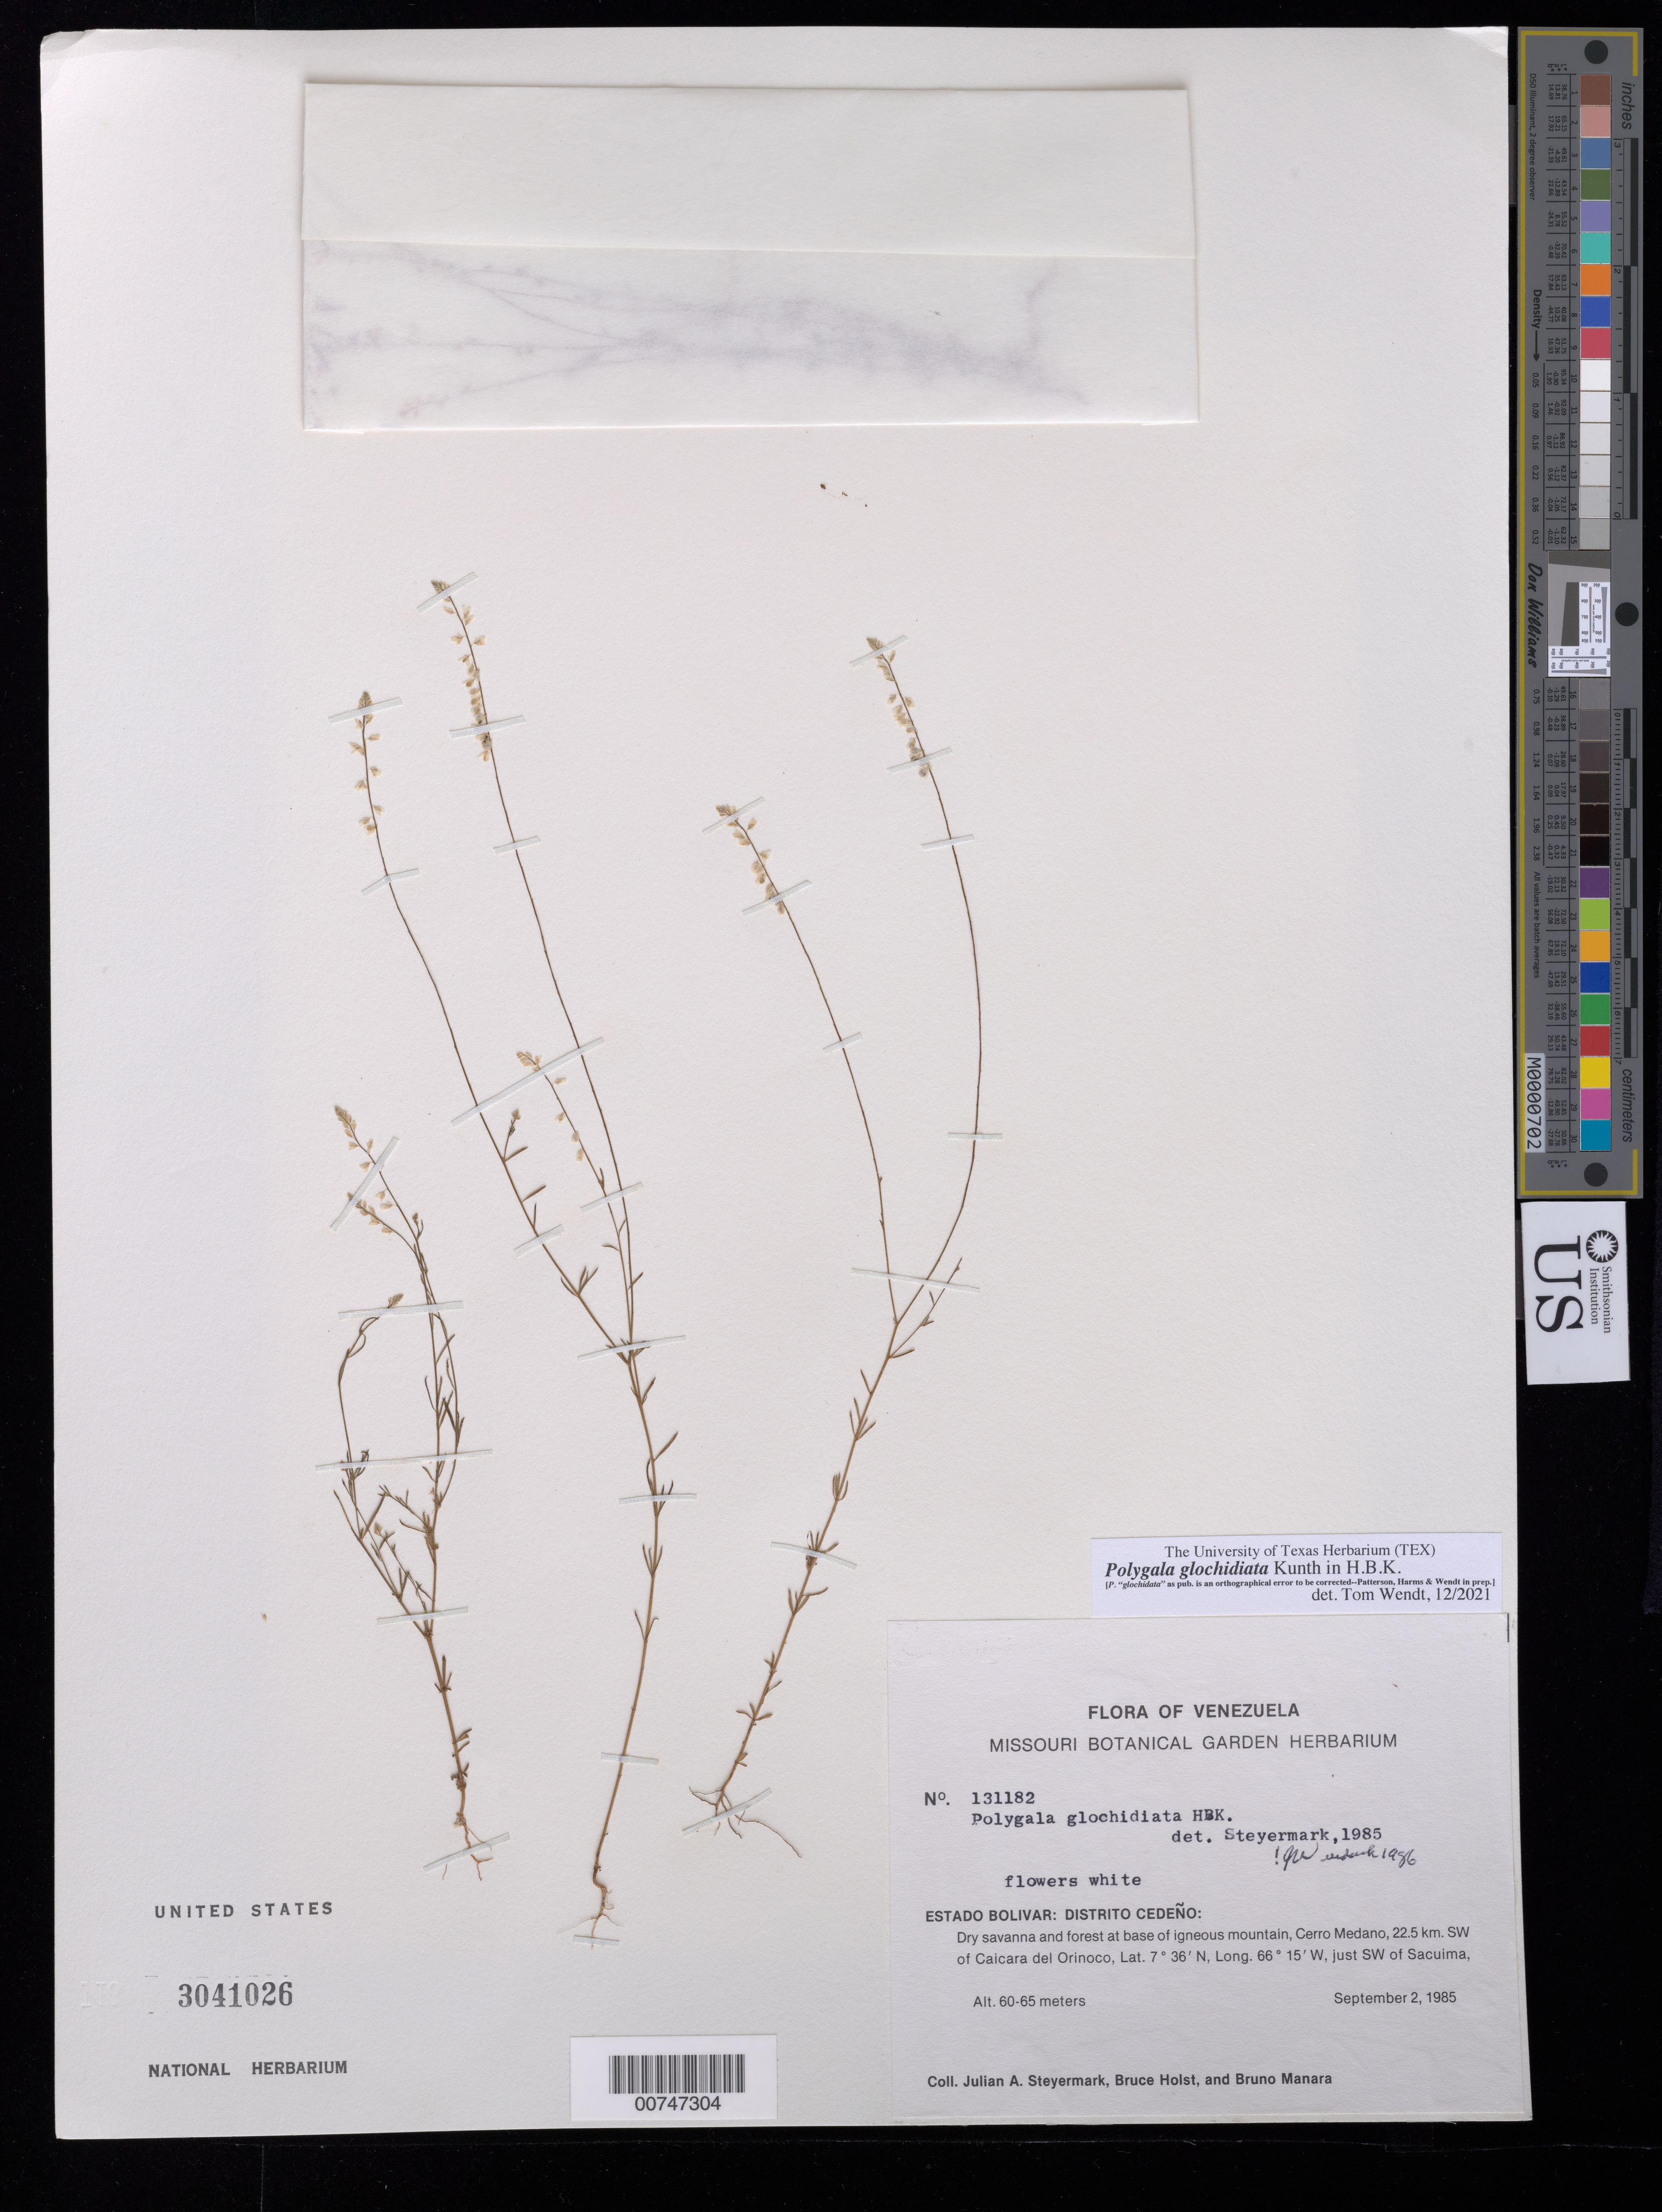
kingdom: Plantae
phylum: Tracheophyta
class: Magnoliopsida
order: Fabales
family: Polygalaceae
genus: Polygala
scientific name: Polygala glochidiata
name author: Kunth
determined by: Wendt, Thomas L.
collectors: J. Steyermark, B. Holst & B. Manara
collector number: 131182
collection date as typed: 2-Sep-85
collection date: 1985-09-02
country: Venezuela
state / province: Bolívar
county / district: Cedeño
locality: Cerro Medano, 22.5 km SW of Caicara del Orinoco, just SW of Sacuima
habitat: Dry savanna and forest at base of igneous mountain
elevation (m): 60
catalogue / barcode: US 3041026